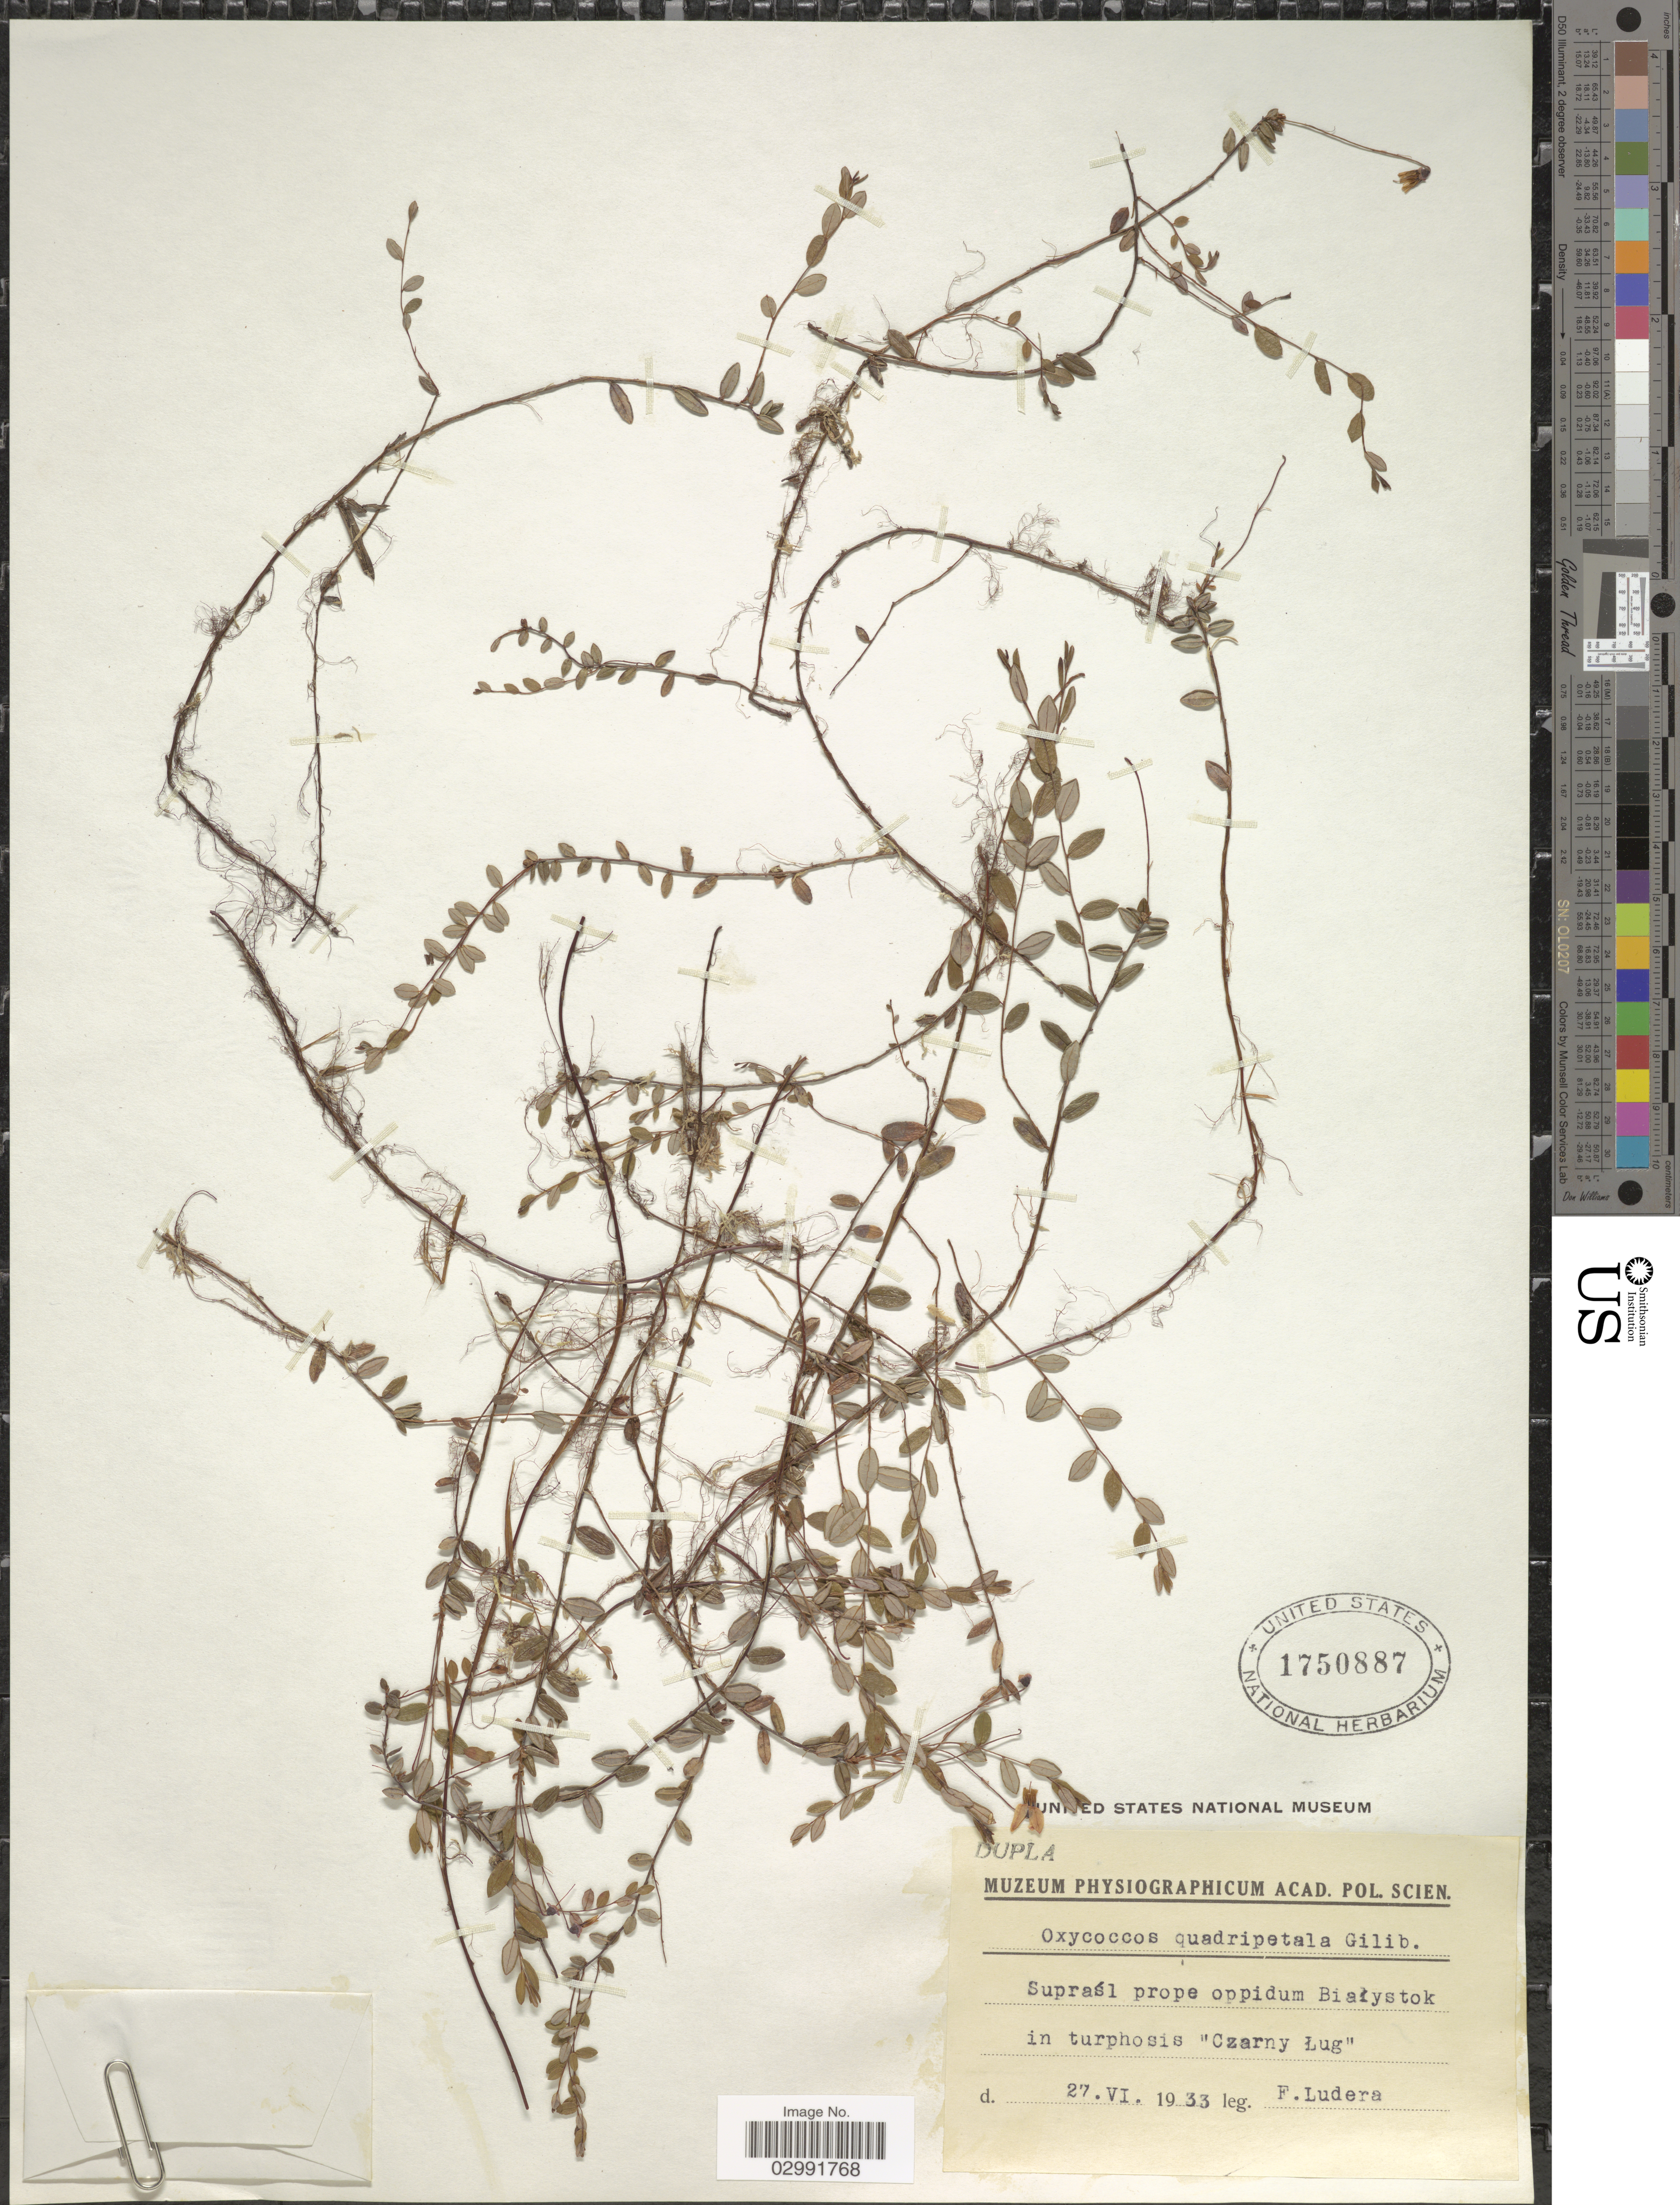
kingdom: Plantae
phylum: Tracheophyta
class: Magnoliopsida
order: Ericales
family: Ericaceae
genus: Vaccinium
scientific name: Vaccinium oxycoccos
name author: L.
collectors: F. Ludera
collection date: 1933-06-27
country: Poland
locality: Suprasl prope oppidum Bialystok in turphosis 'Czarny Lug'.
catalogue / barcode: US 1750887